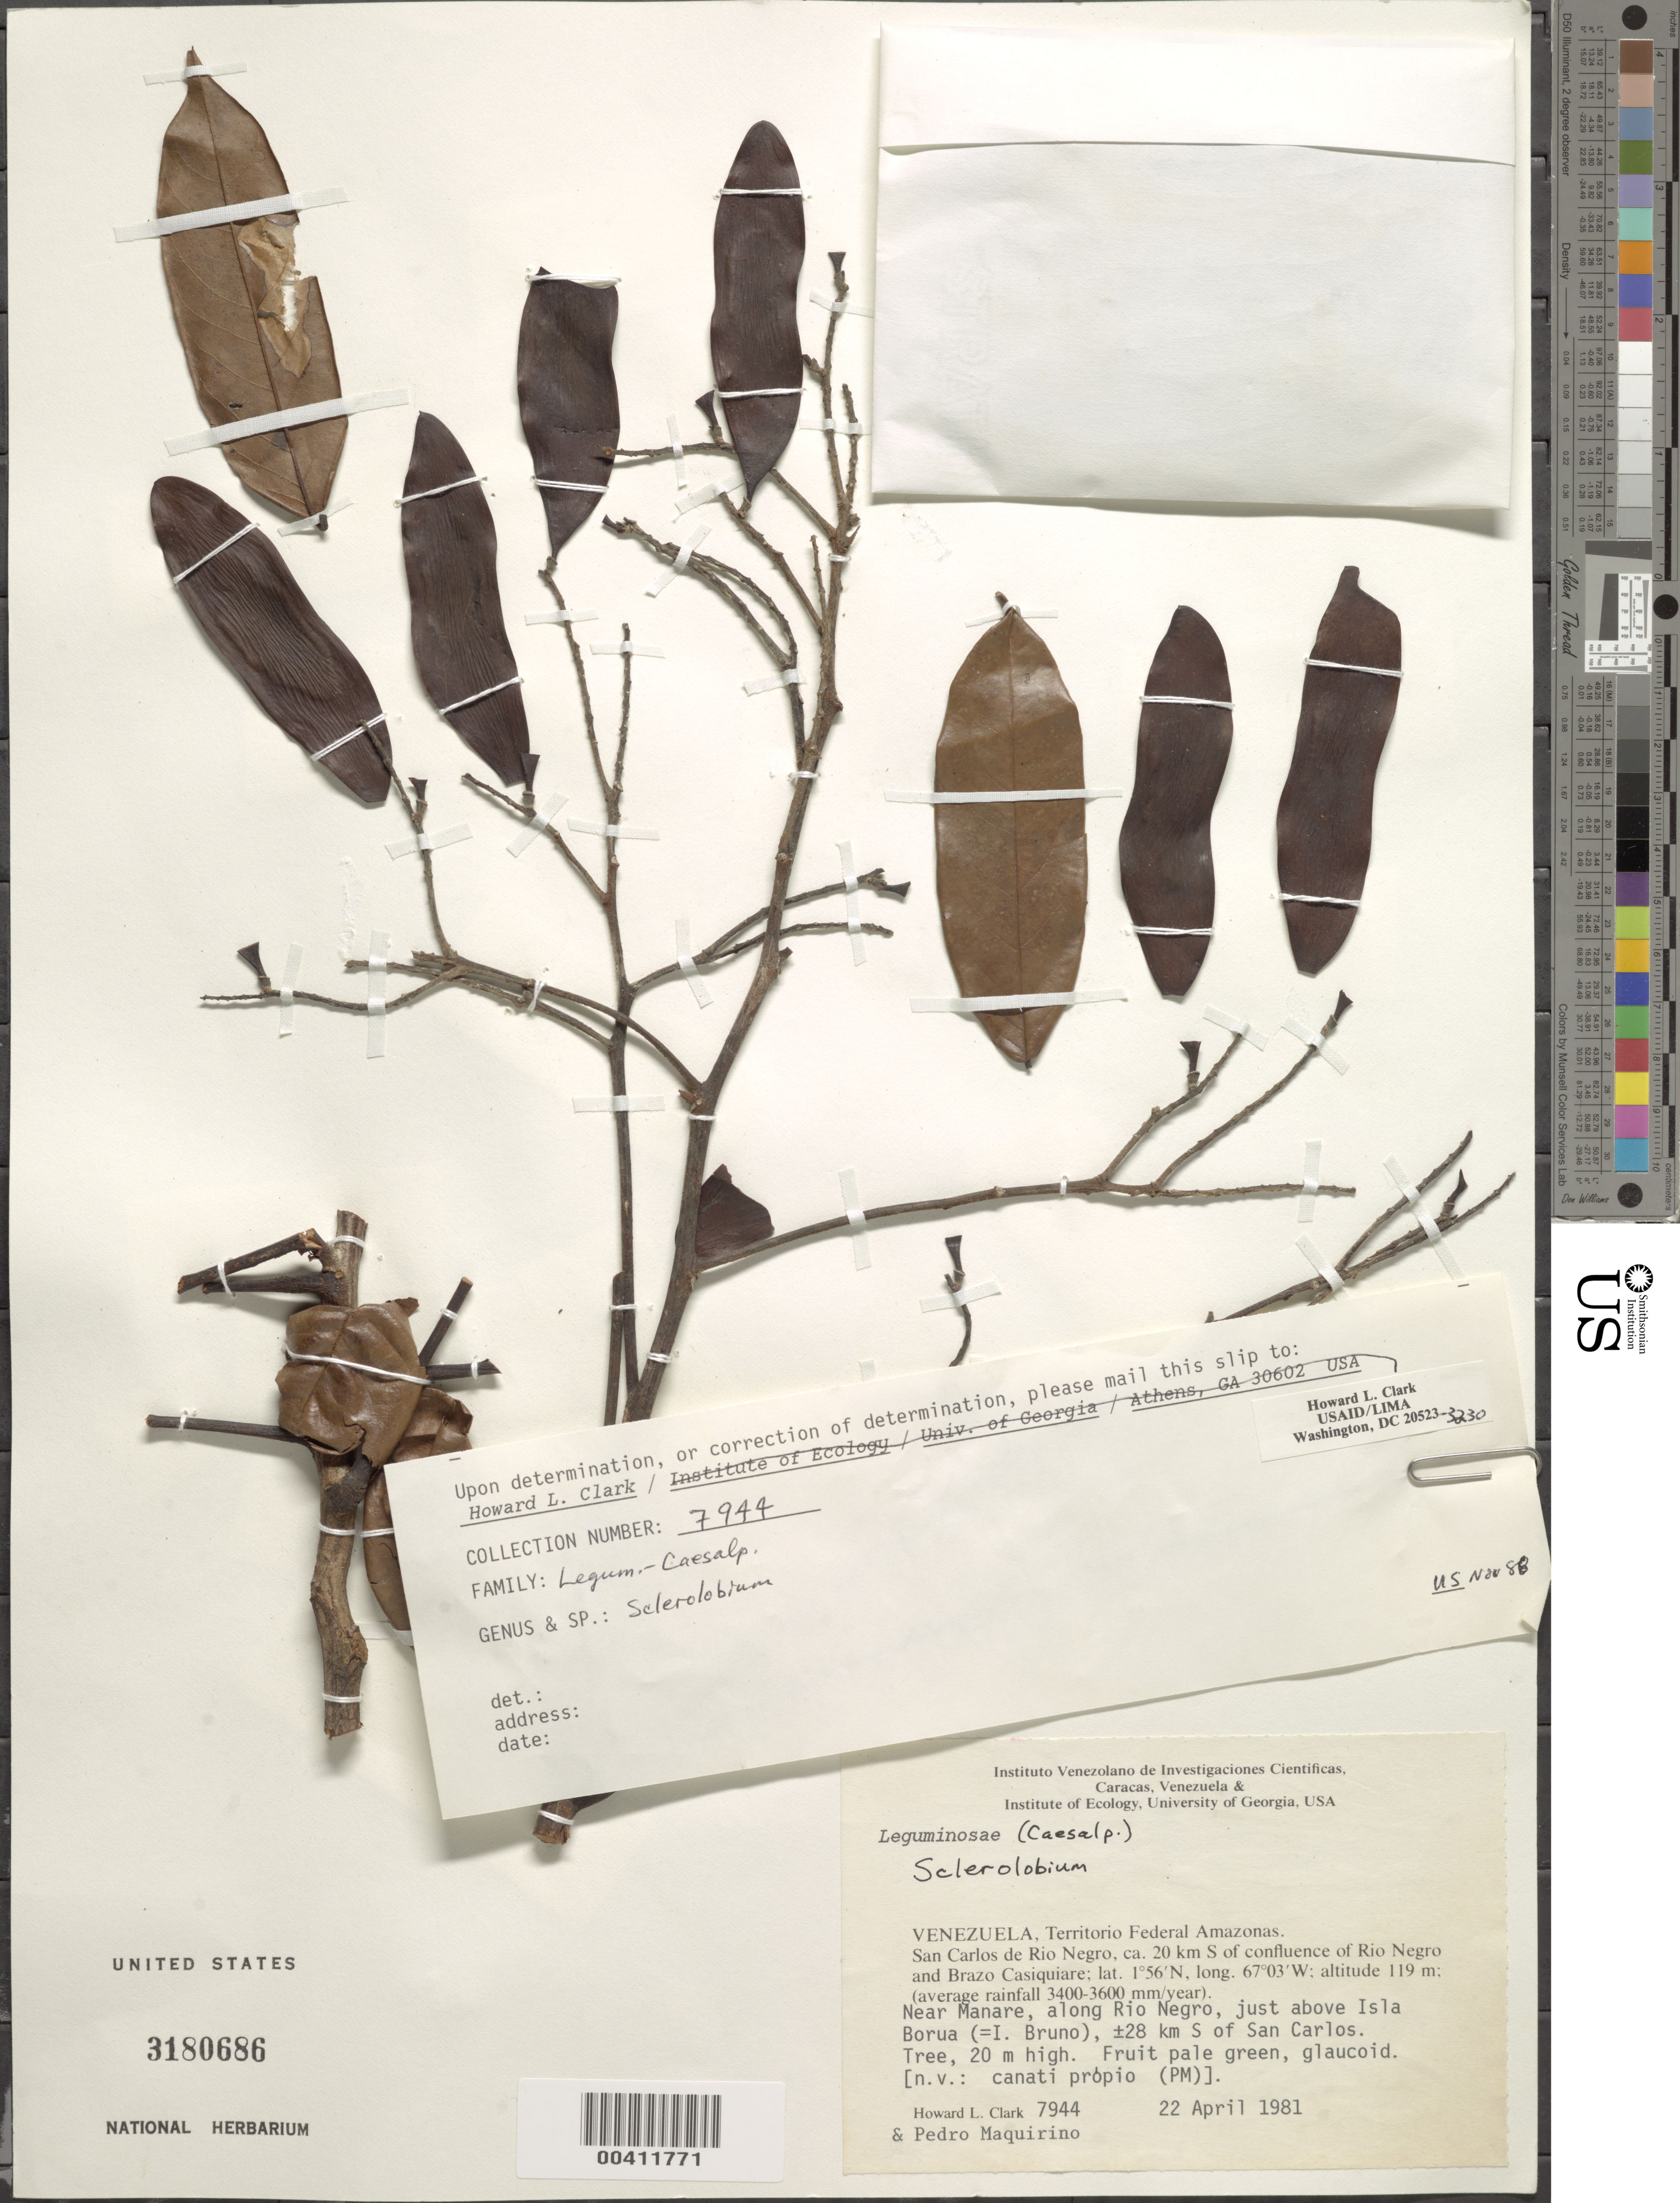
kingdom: Plantae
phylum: Tracheophyta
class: Magnoliopsida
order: Fabales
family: Fabaceae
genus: Tachigali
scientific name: Tachigali sp.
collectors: H. L. Clark & P. Maquirino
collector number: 7944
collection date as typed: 22 Apr 1981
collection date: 1981-04-22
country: Venezuela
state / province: Amazonas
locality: Near manare, along rio negro, just above isla borua (= i. bruno), ca. 28 km s of san carlos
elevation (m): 119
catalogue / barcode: US 3180686